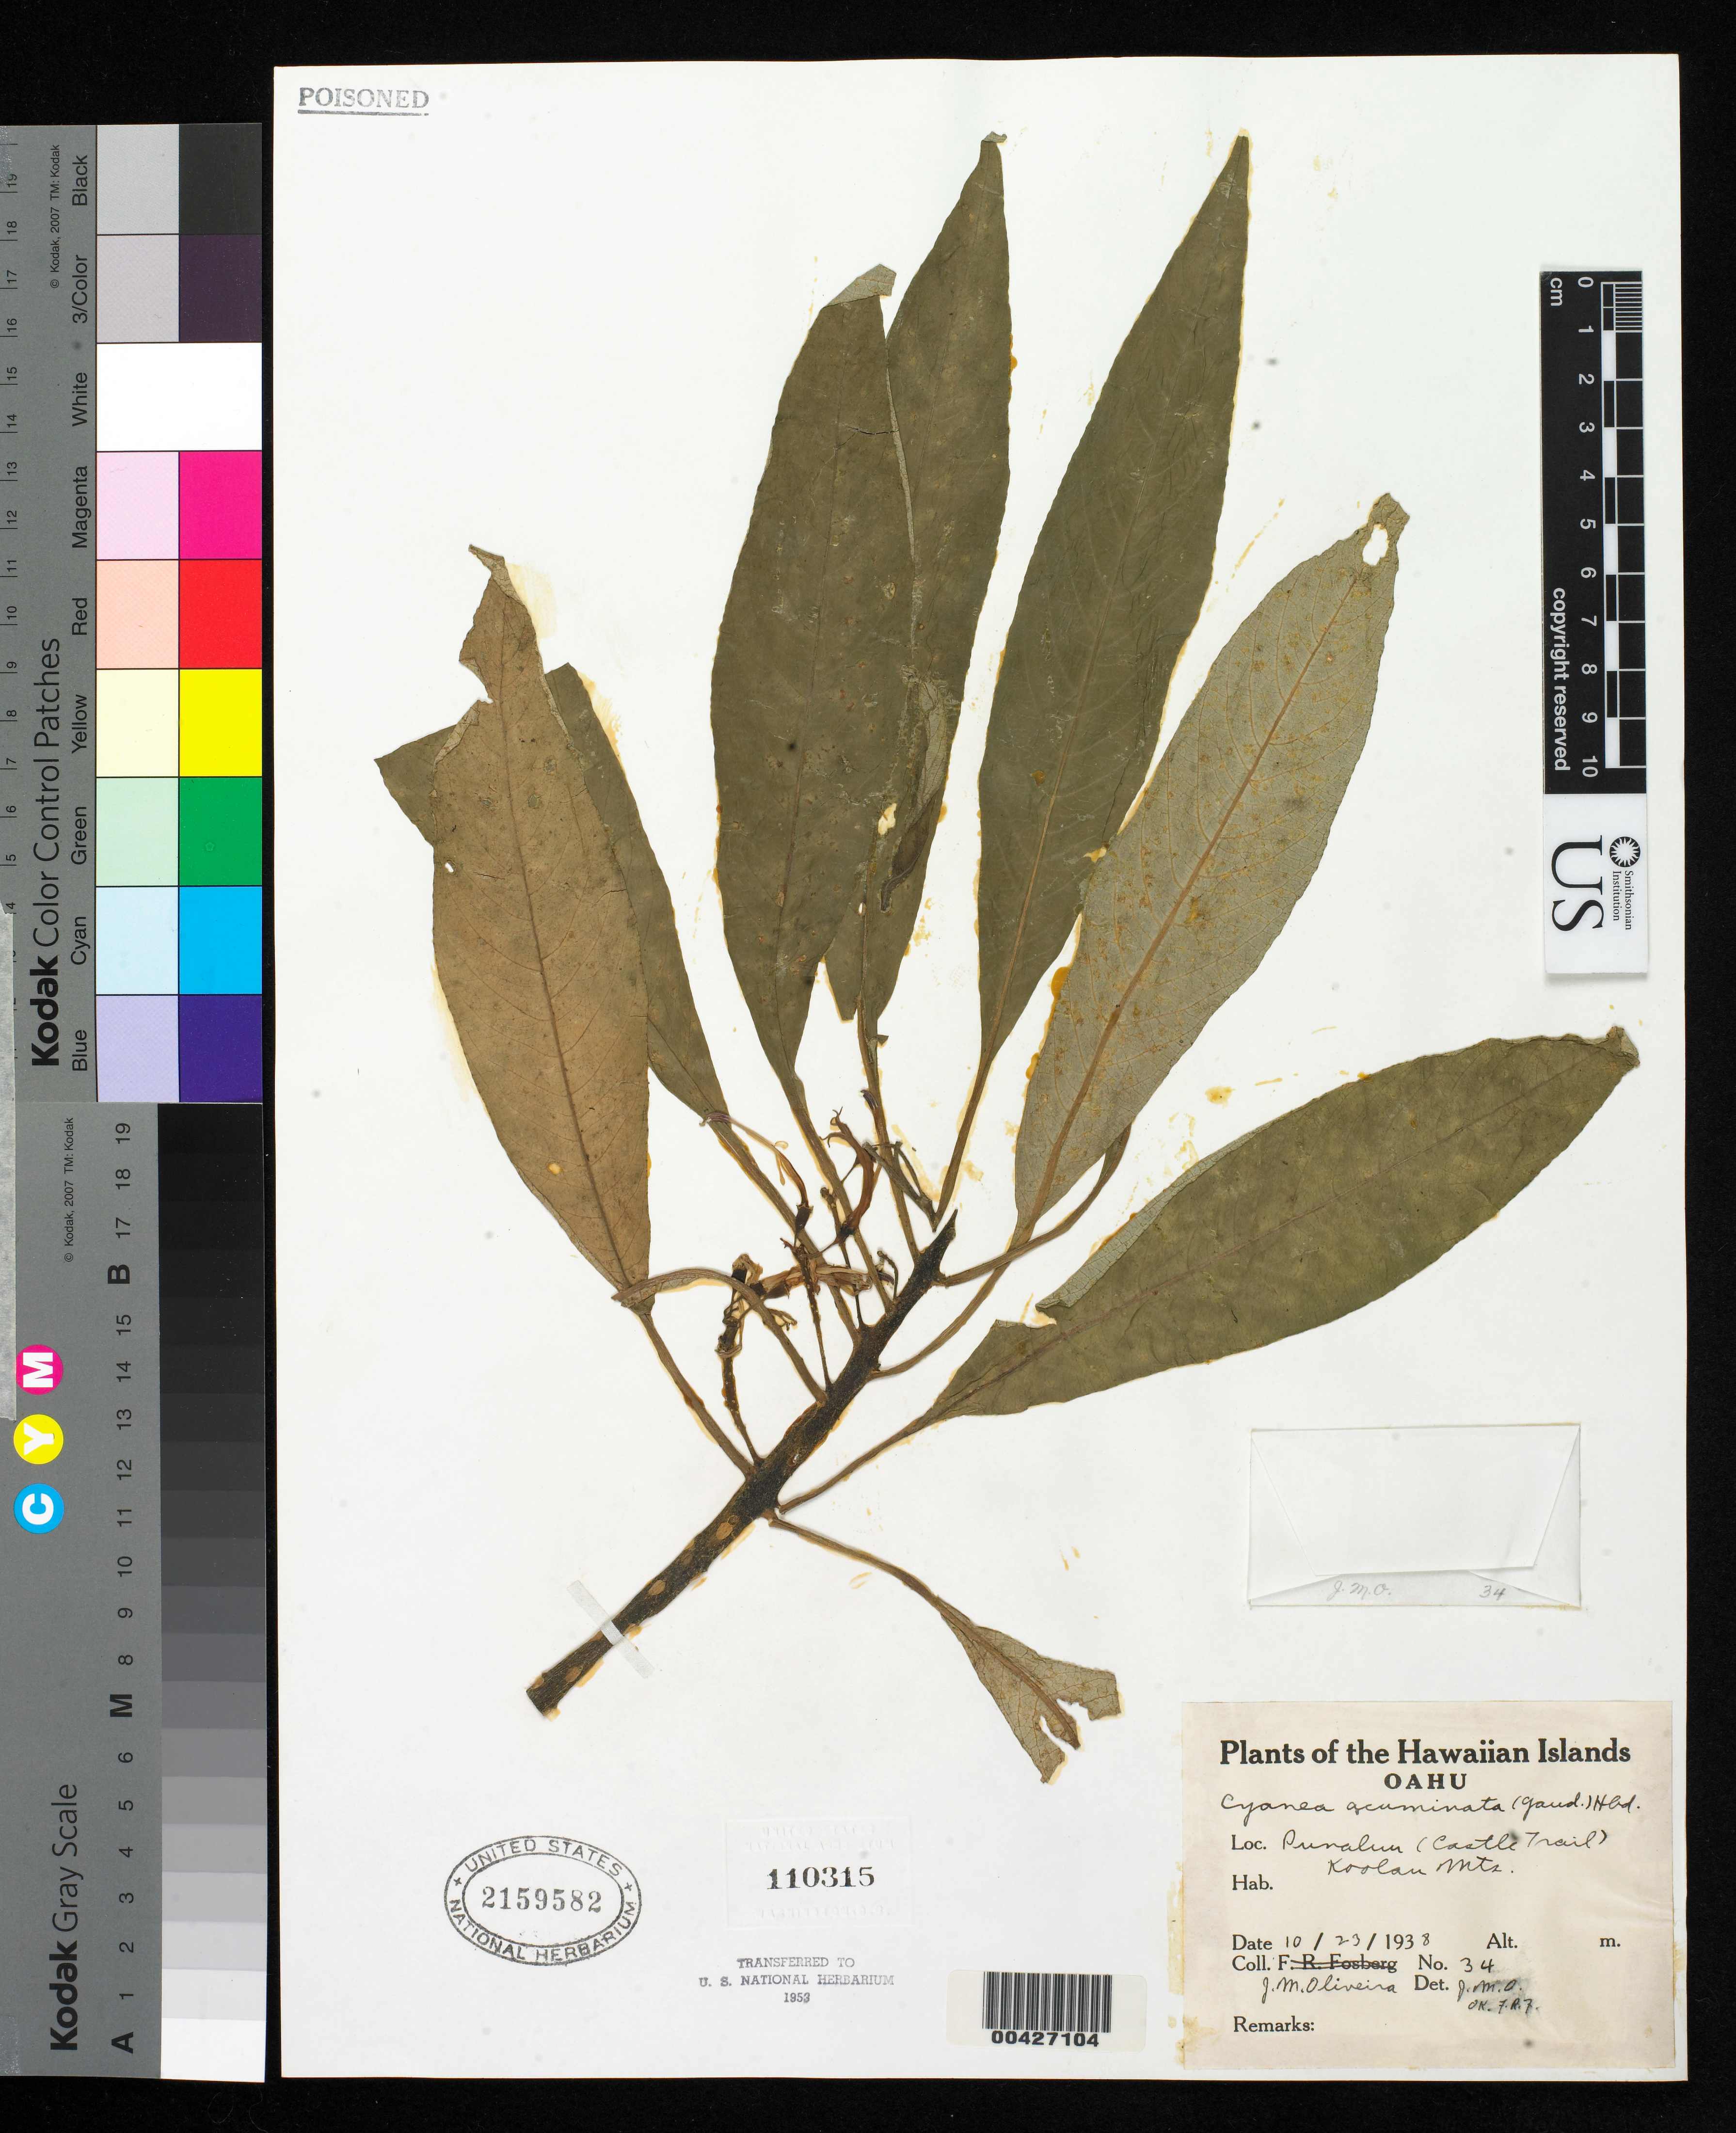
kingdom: Plantae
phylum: Tracheophyta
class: Magnoliopsida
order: Asterales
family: Campanulaceae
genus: Cyanea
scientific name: Cyanea acuminata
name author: (Gaudich.) Hillebr.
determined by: Oliveira, J. M.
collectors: J. Oliveira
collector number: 34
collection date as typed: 23 Oct 1938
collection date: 1938-10-23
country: United States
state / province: Hawaii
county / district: Honolulu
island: Oahu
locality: Punaluu (Castle Trail) Koolau Mts.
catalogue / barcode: US 2159582